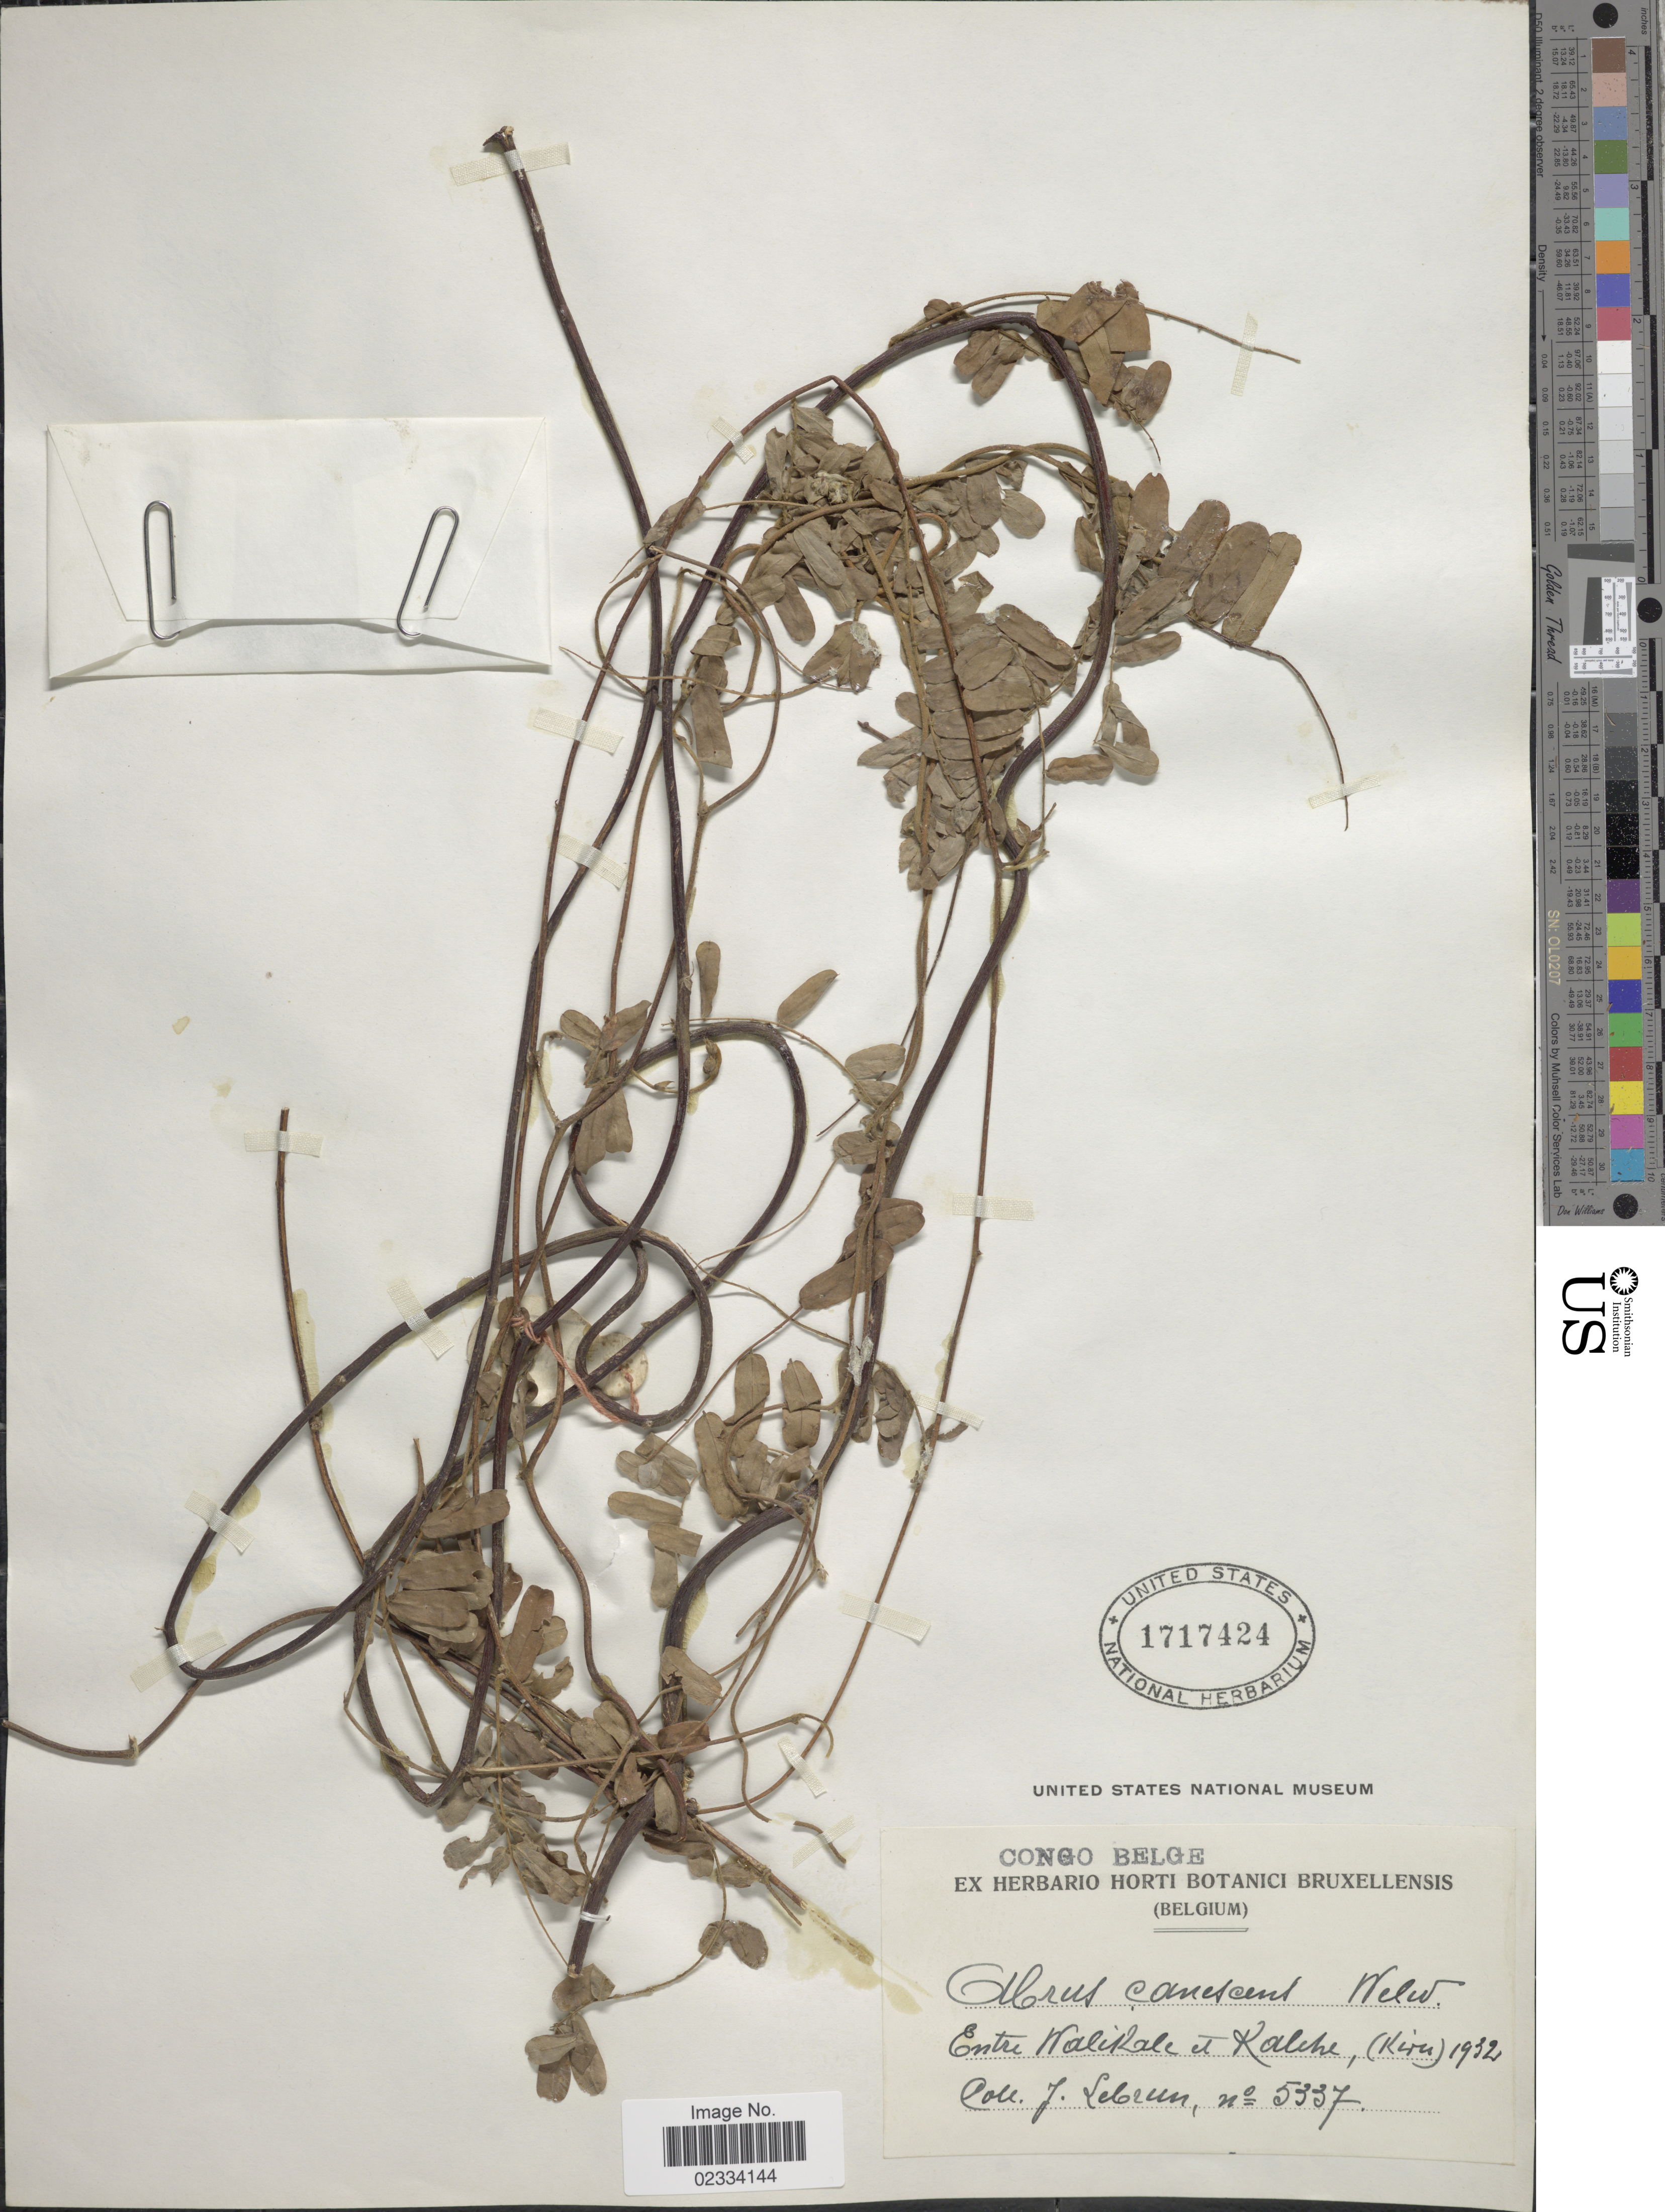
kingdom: Plantae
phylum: Tracheophyta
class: Magnoliopsida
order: Fabales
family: Fabaceae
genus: Abrus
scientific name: Abrus canescens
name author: Welw.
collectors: J. A. Lebrun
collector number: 5337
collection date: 1932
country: Congo, Democratic Republic of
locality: Congo Belge. Entre Walikale et Kalehe, (Kivu)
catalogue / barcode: US 1717424